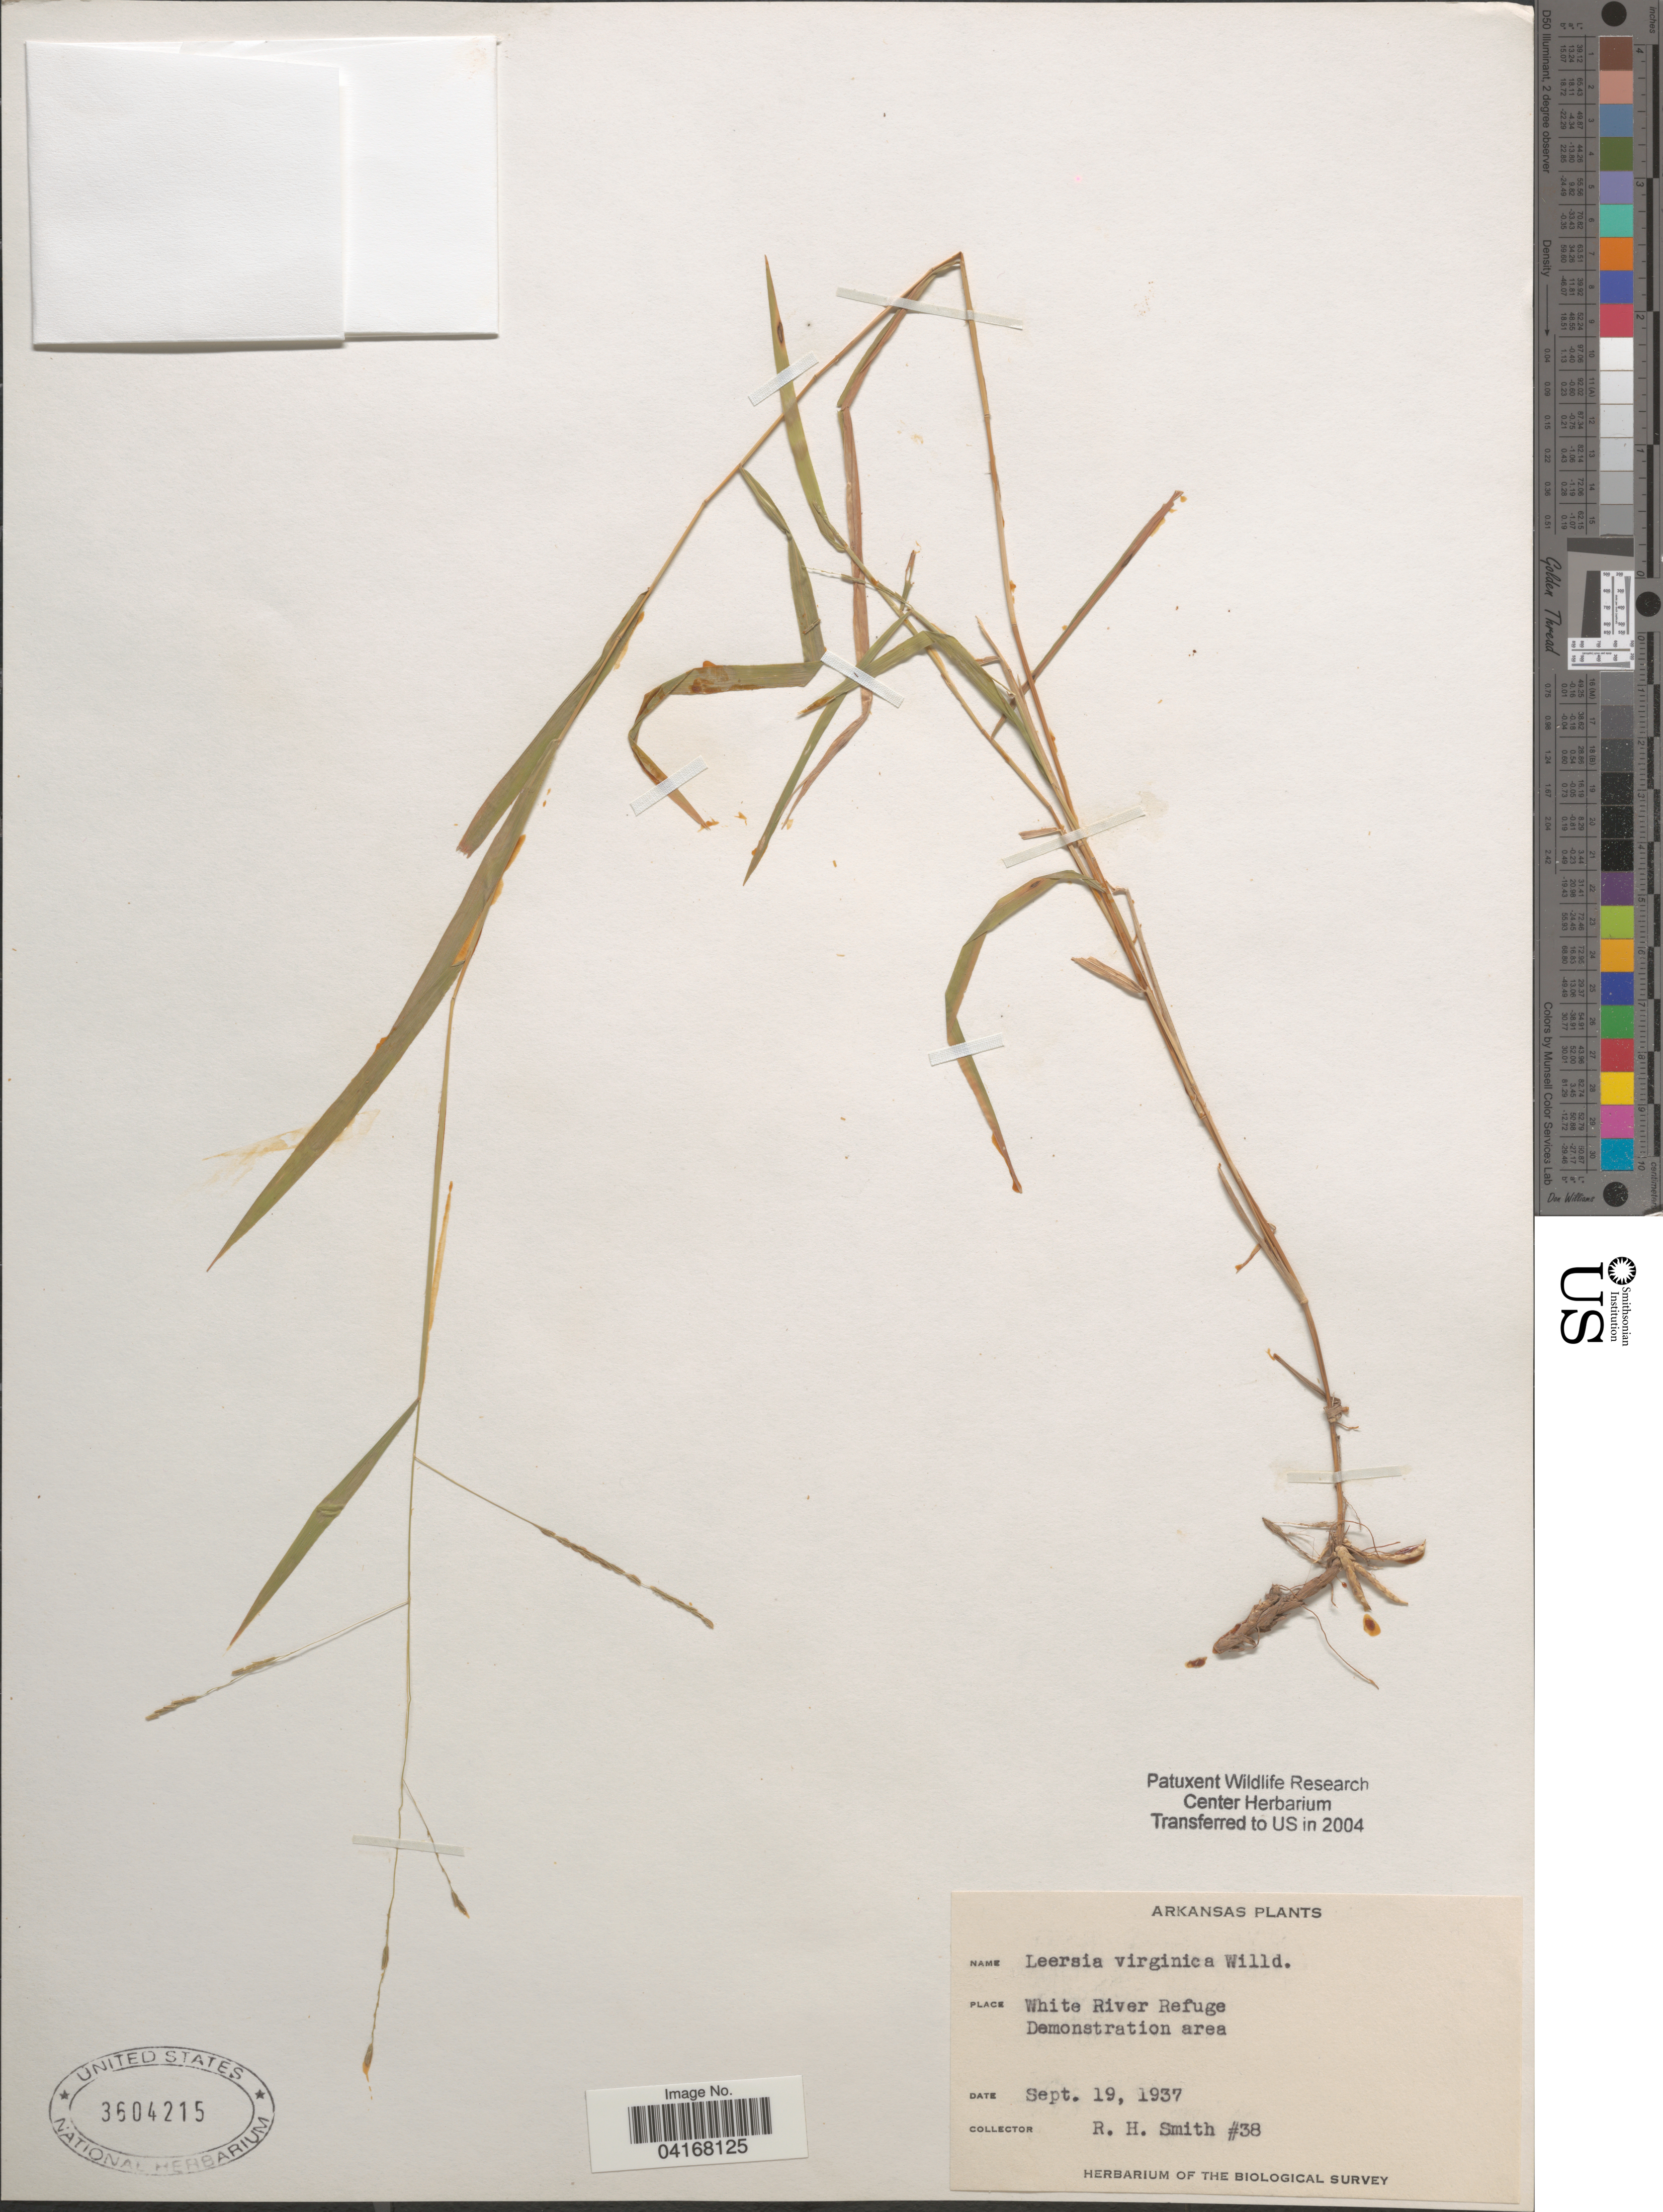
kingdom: Plantae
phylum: Tracheophyta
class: Liliopsida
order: Poales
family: Poaceae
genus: Leersia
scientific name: Leersia virginica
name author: Willd.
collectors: R. H. Smith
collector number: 38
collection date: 1937-09-19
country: United States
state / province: Arkansas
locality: White River Refuge Demonstration area. The Biological Survey.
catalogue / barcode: US 3604215